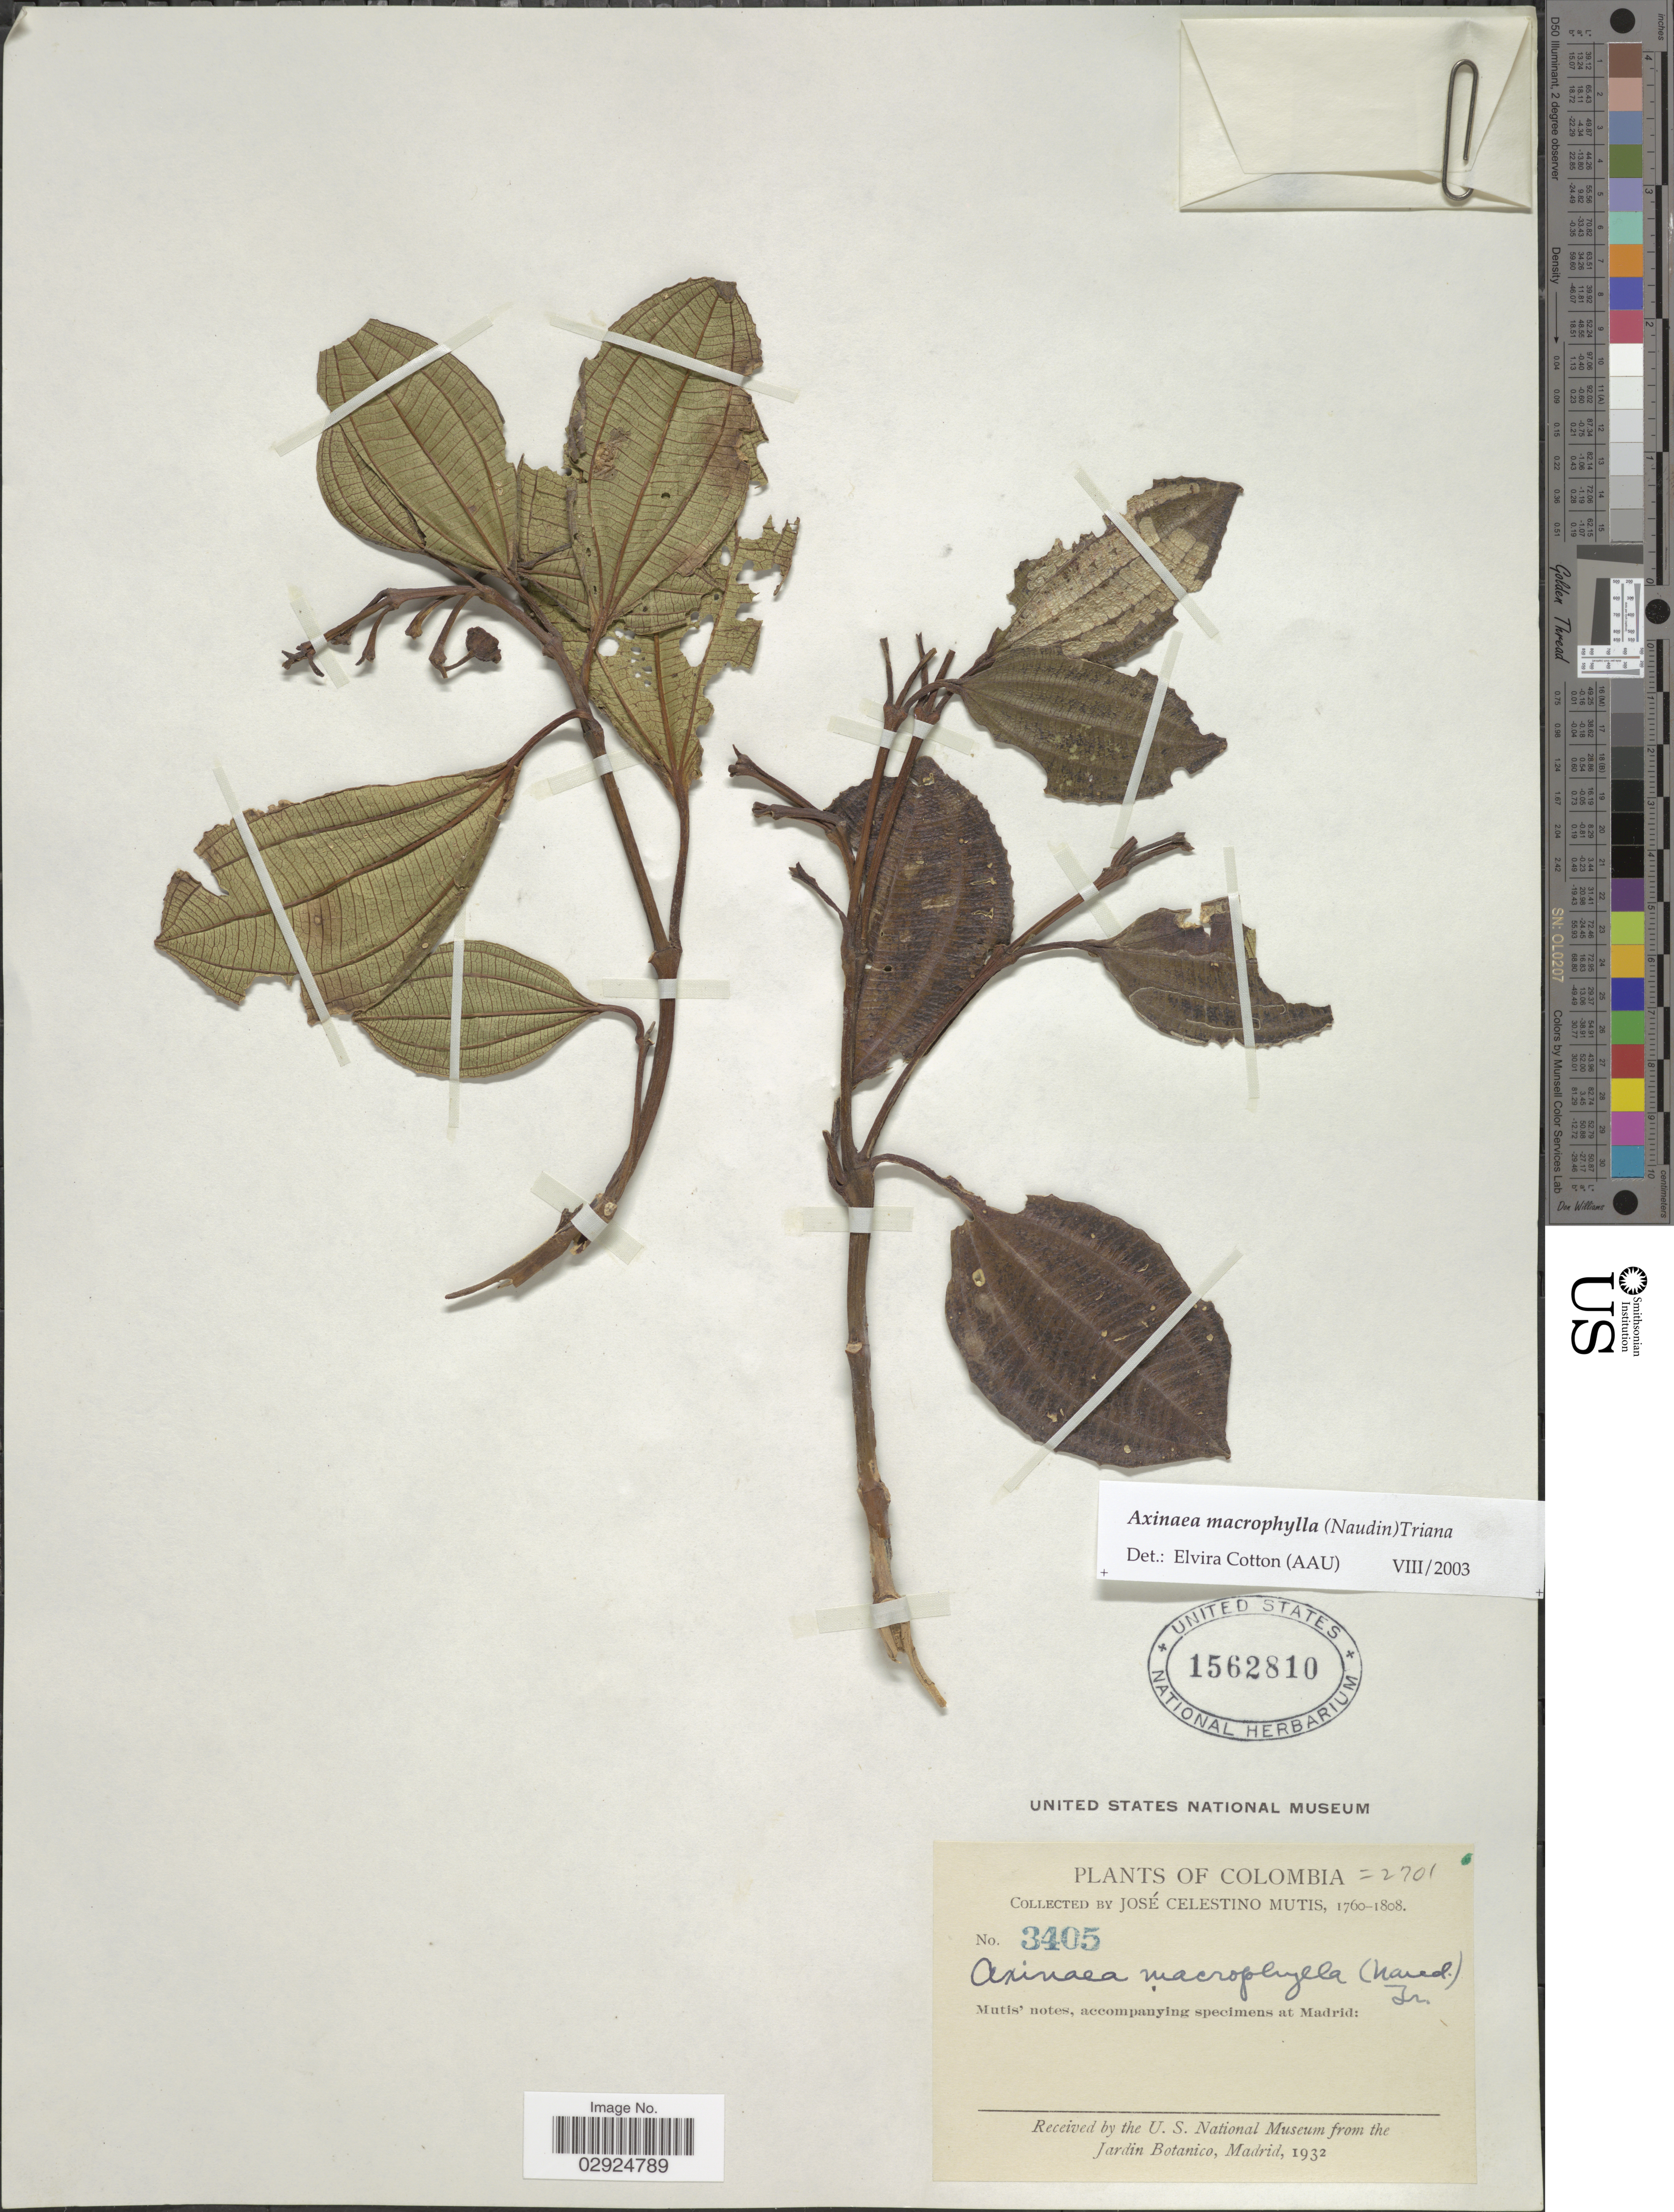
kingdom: Plantae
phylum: Tracheophyta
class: Magnoliopsida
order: Myrtales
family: Melastomataceae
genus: Axinaea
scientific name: Axinaea macrophylla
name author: (Naudin) Triana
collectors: J. C. B. Mutis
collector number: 3405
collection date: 1760/1808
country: Colombia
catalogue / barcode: US 1562810